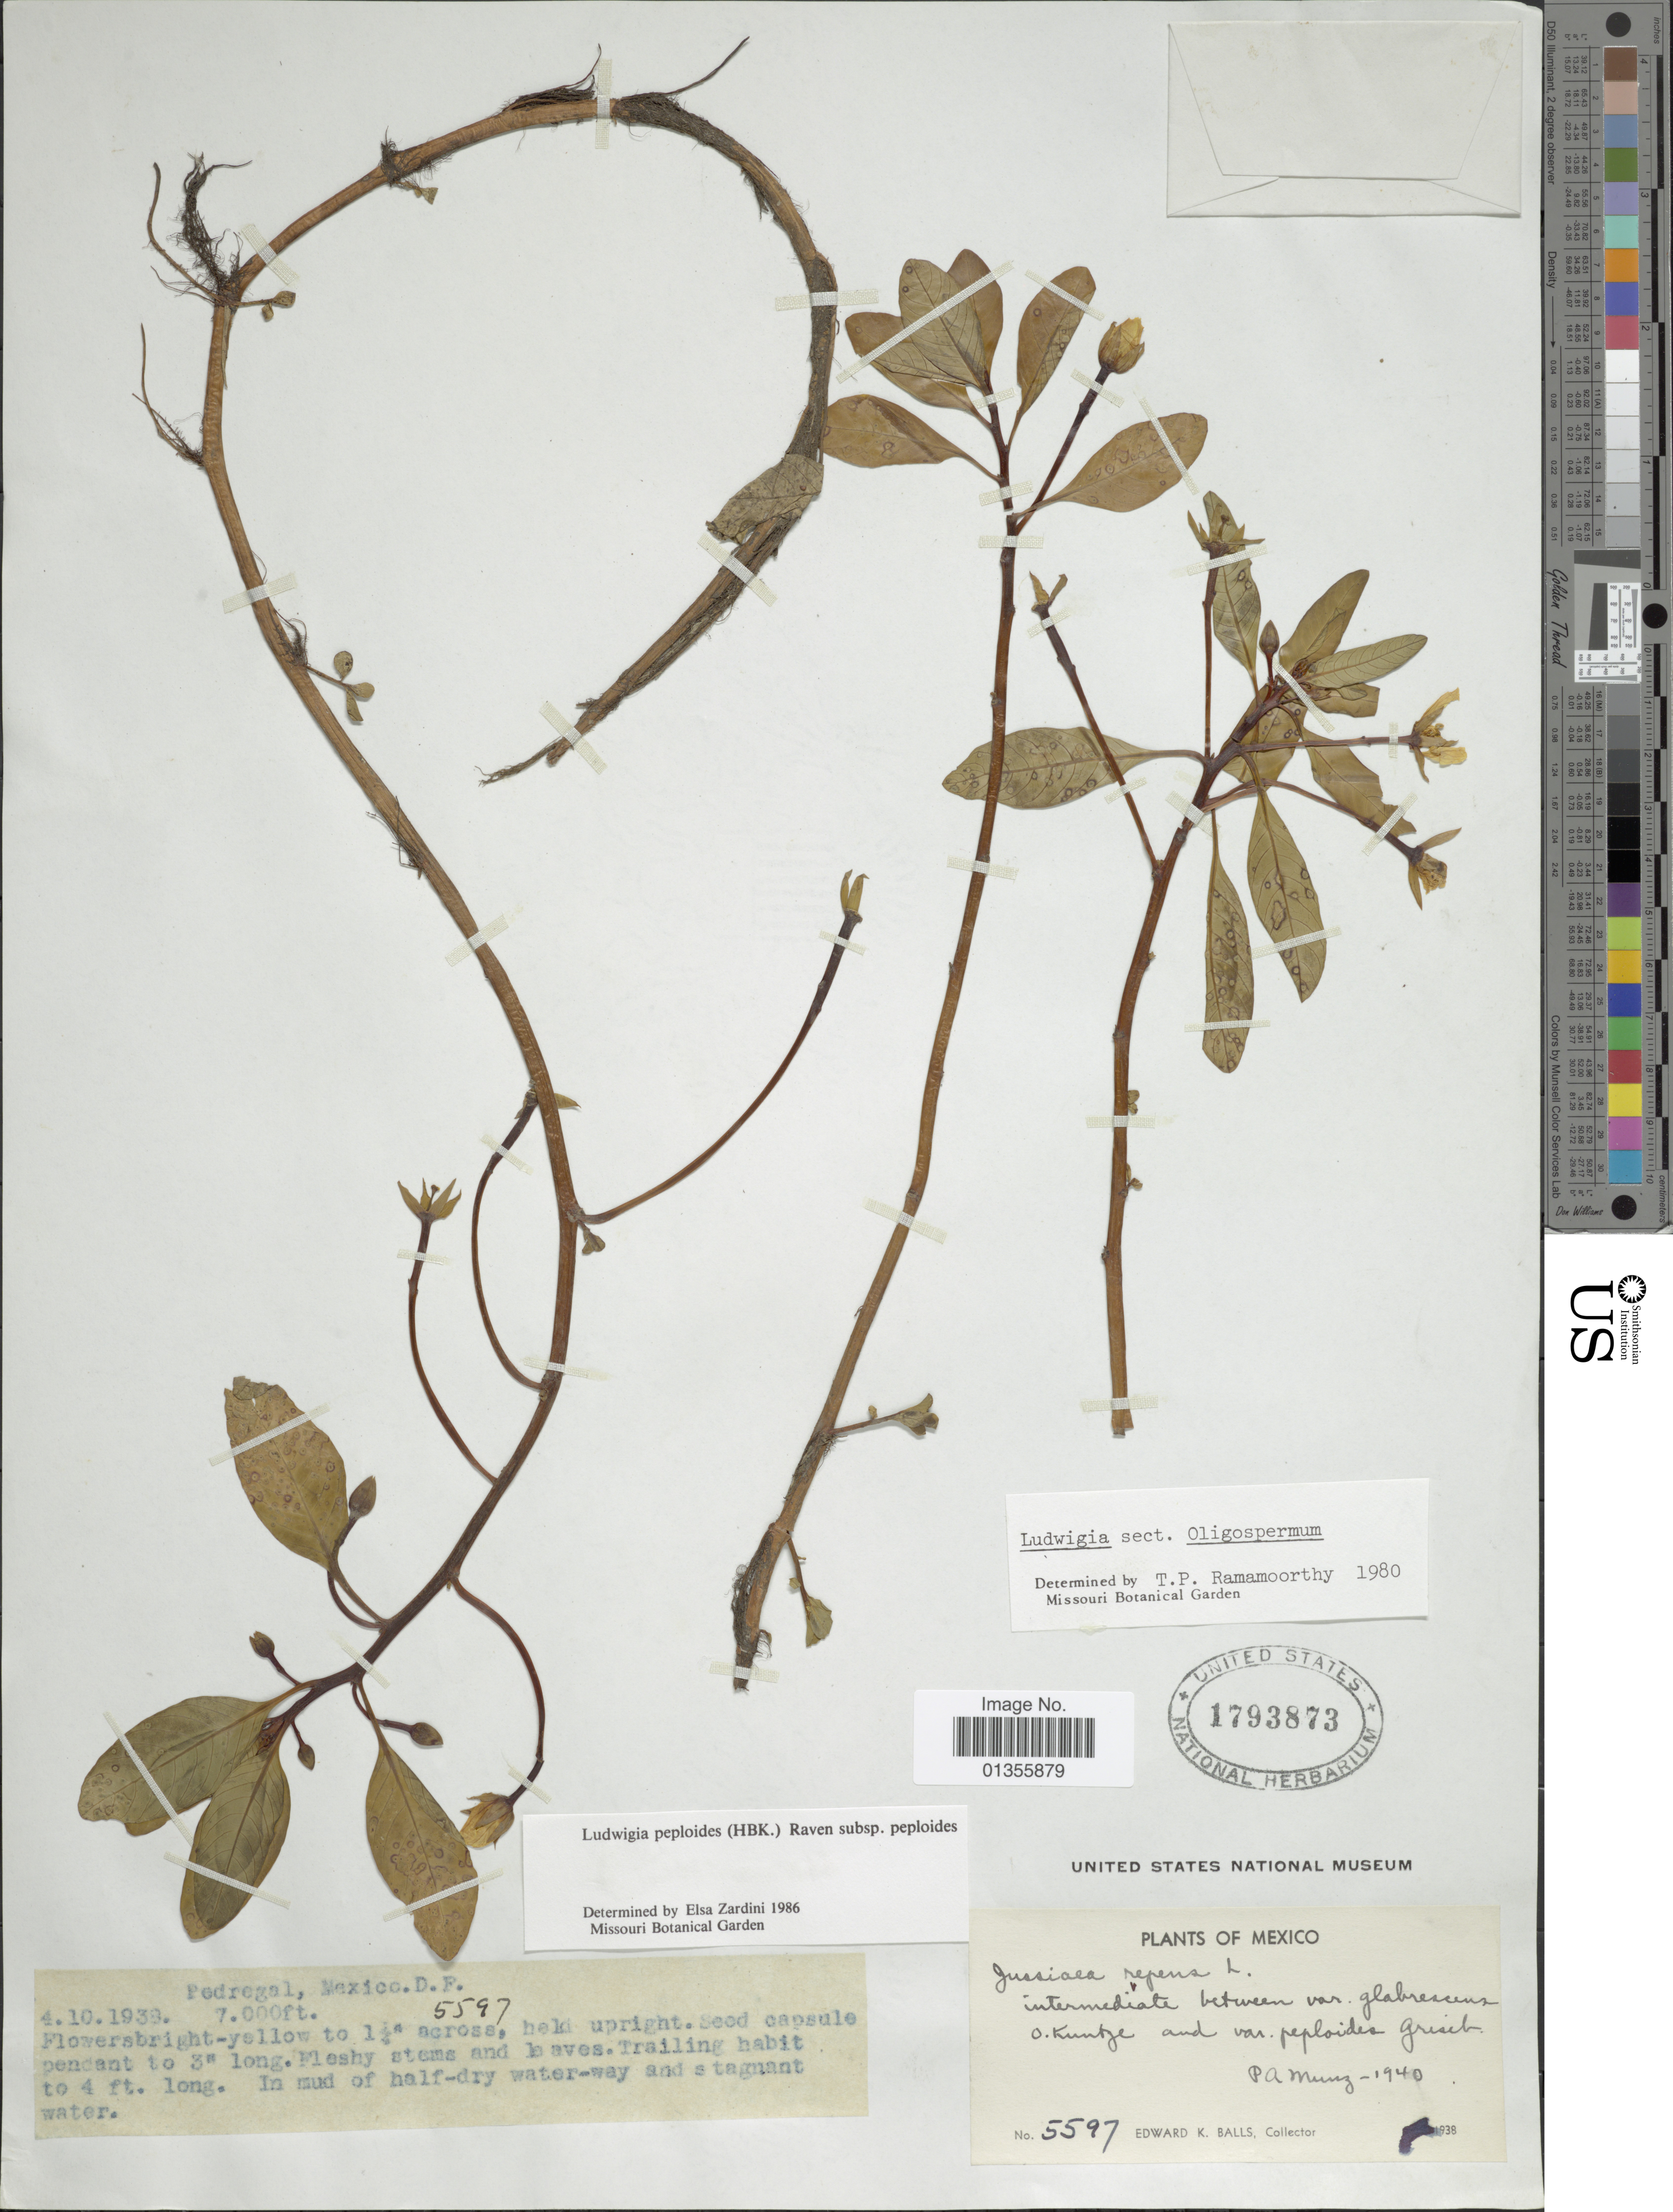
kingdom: Plantae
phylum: Tracheophyta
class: Magnoliopsida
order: Myrtales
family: Onagraceae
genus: Ludwigia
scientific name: Ludwigia peploides subsp. peploides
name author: (Kunth) P.H. Raven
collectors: E. K. Balls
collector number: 5597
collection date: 1938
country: Mexico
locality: Pedregal.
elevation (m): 2134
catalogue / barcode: US 1793873